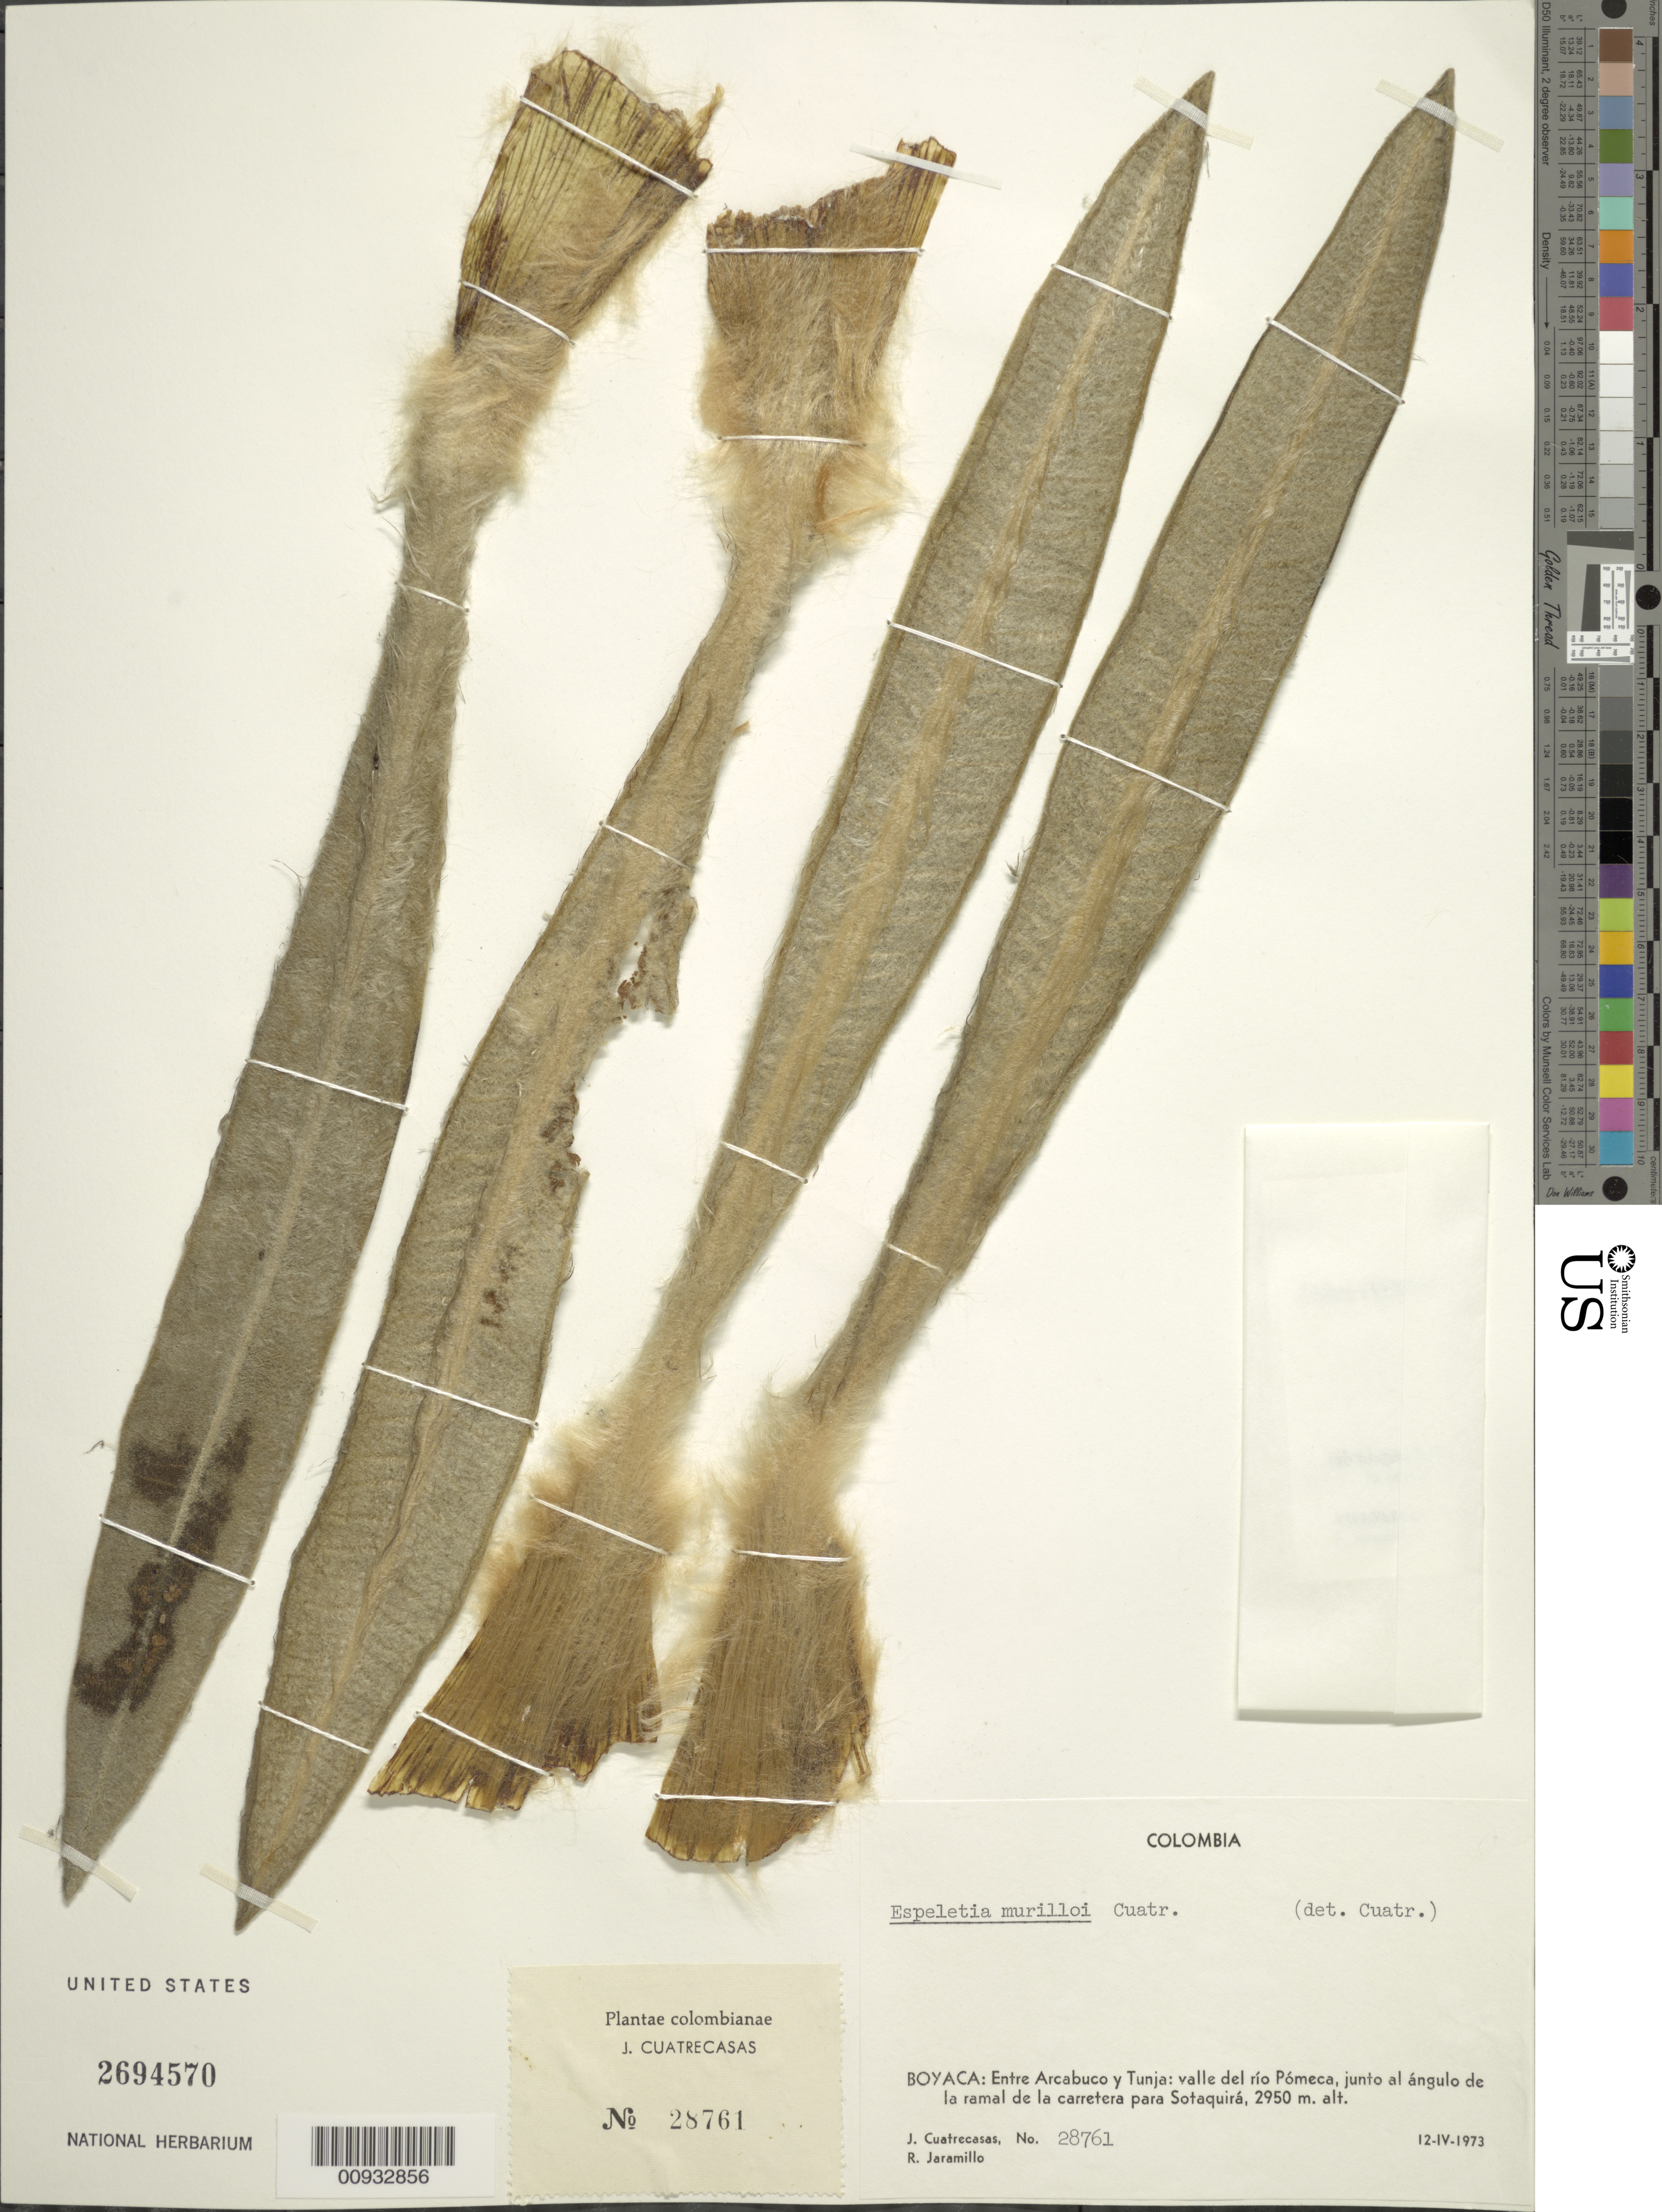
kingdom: Plantae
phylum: Tracheophyta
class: Magnoliopsida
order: Asterales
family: Asteraceae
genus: Espeletia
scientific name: Espeletia murilloi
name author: Cuatrec.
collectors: J. Cuatrecasas & R. Jaramillo M.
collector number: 28761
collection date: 1973-04-12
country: Colombia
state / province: Boyacá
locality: Entre Arcabuco y Tunja, valle del rio Pomeca, junto al angulo de la ramal de la carretera para Sotaquira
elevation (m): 2950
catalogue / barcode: US 2694570